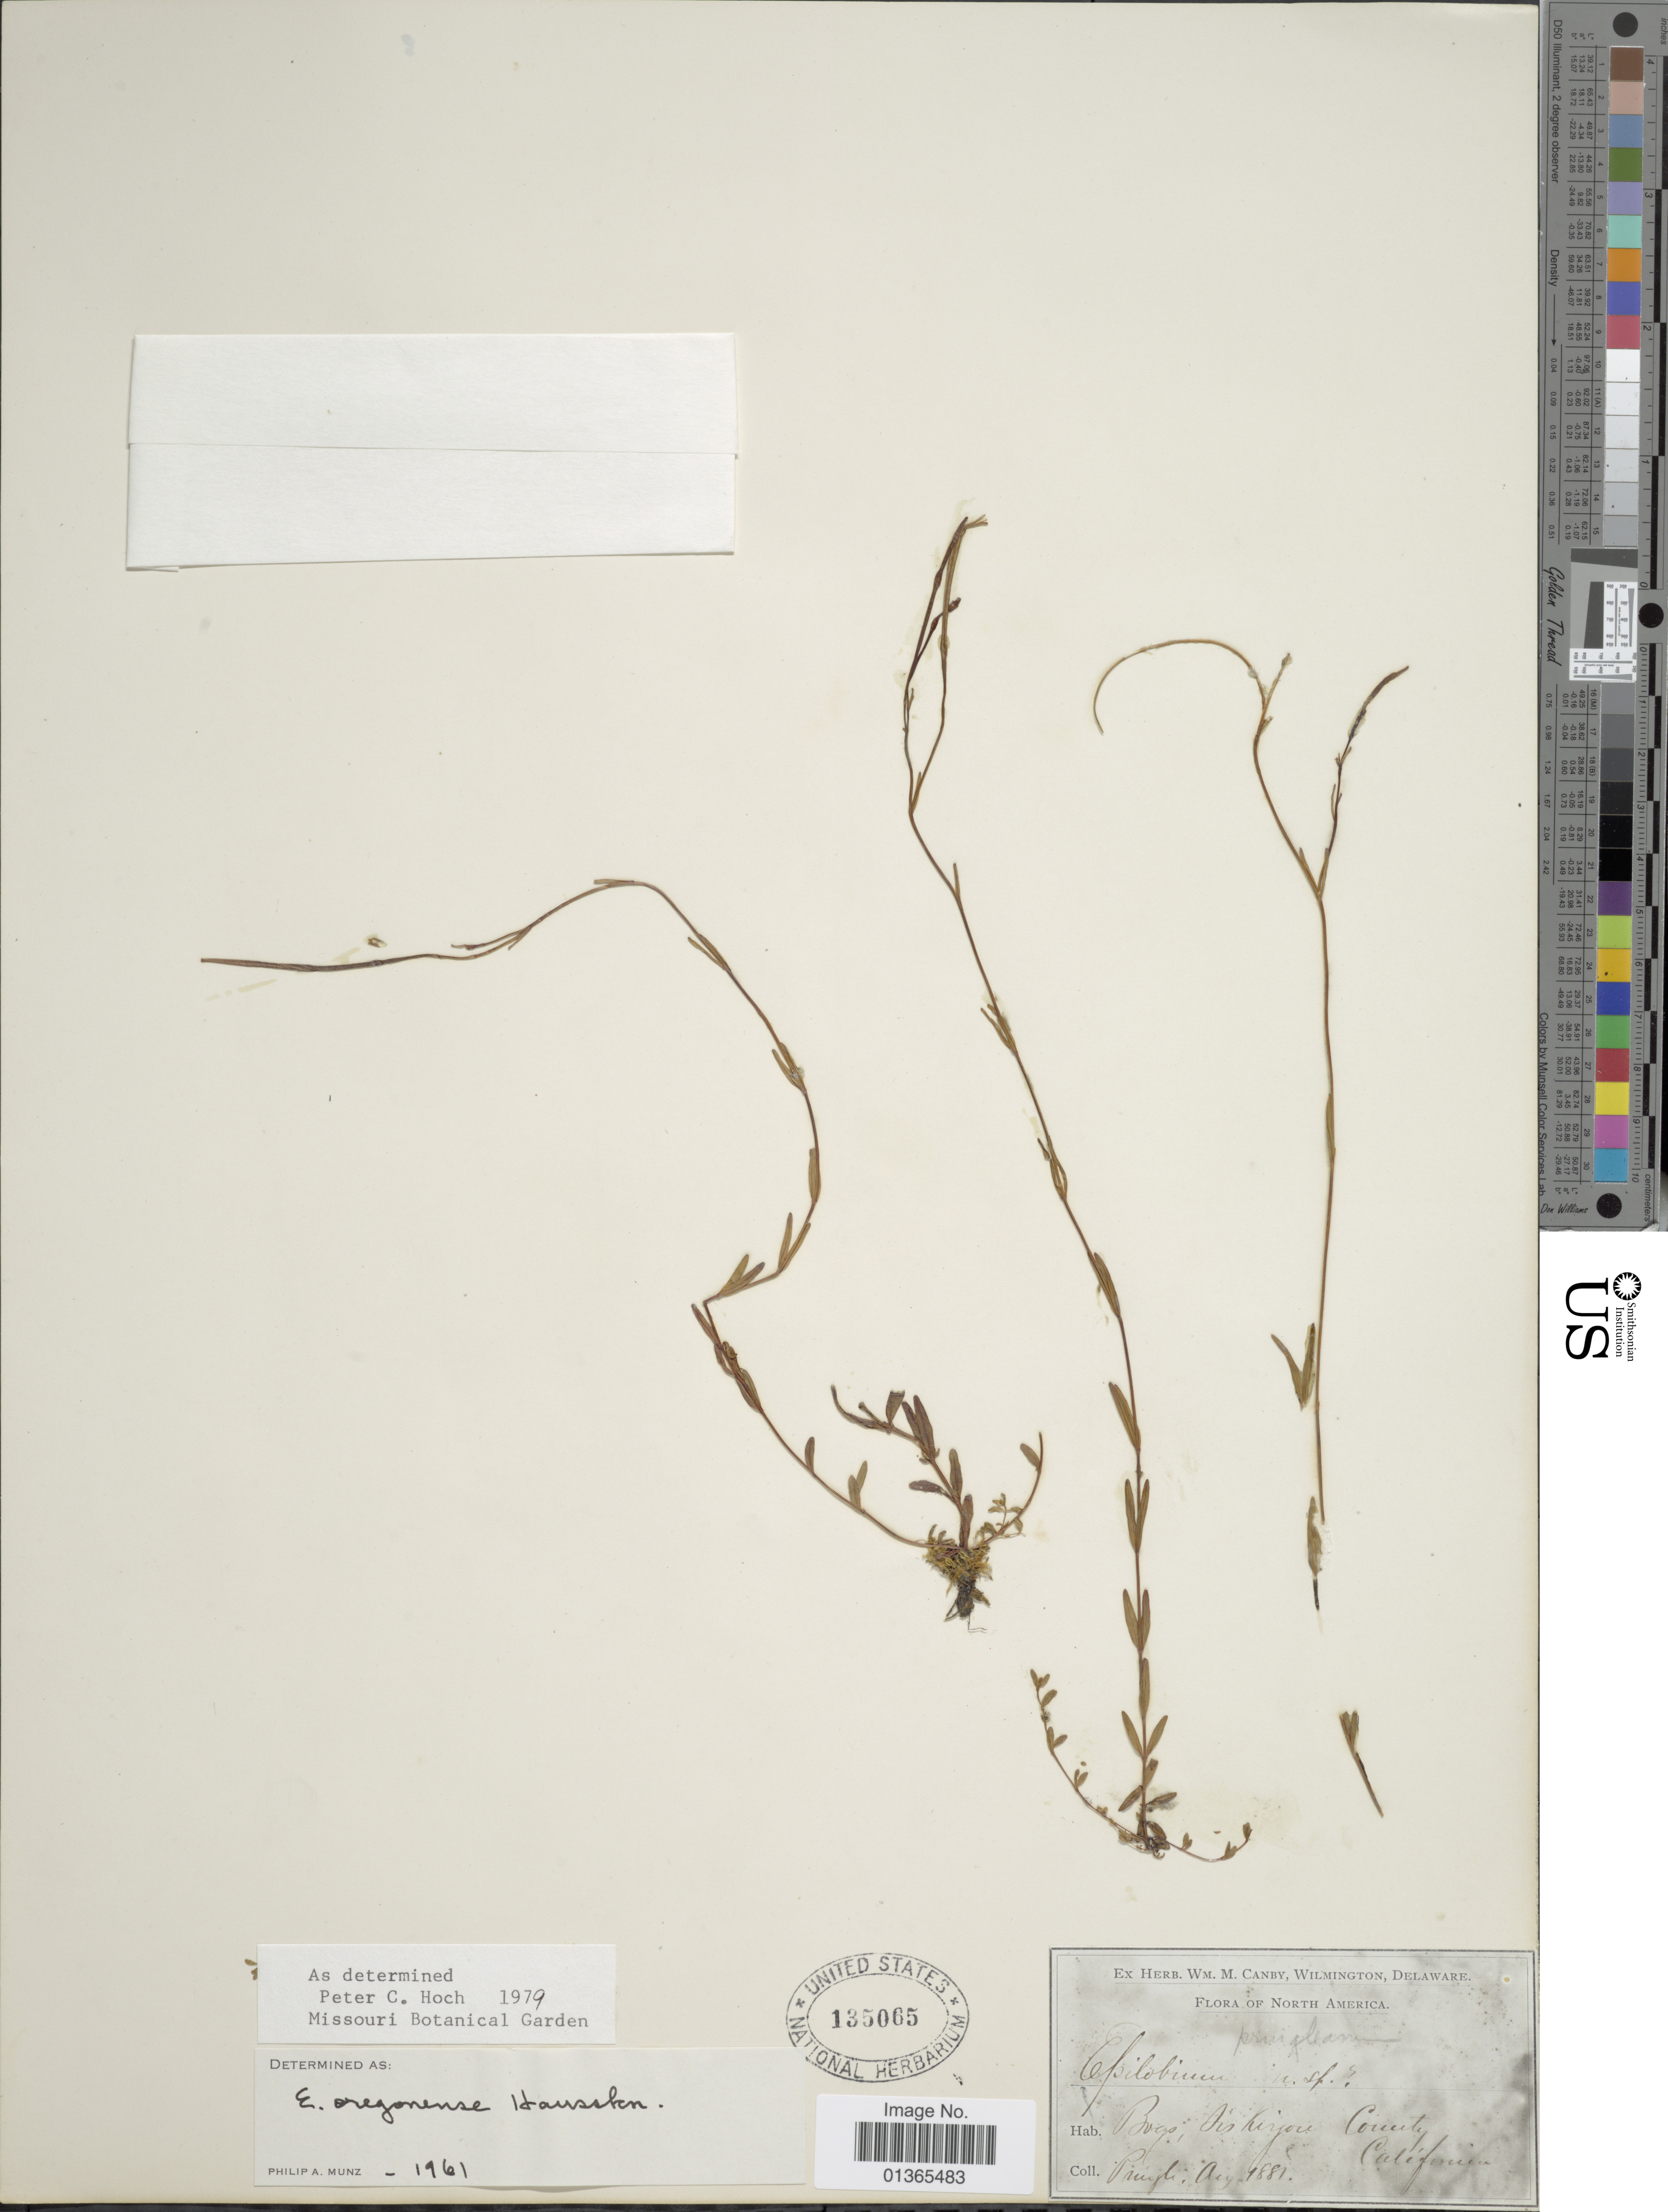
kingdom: Plantae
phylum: Tracheophyta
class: Magnoliopsida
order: Myrtales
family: Onagraceae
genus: Epilobium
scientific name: Epilobium oregonense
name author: Hausskn.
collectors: -- Pringle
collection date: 1881-08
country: United States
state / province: California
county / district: Siskiyou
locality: Bogs, Siskiyou County.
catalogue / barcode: US 135065